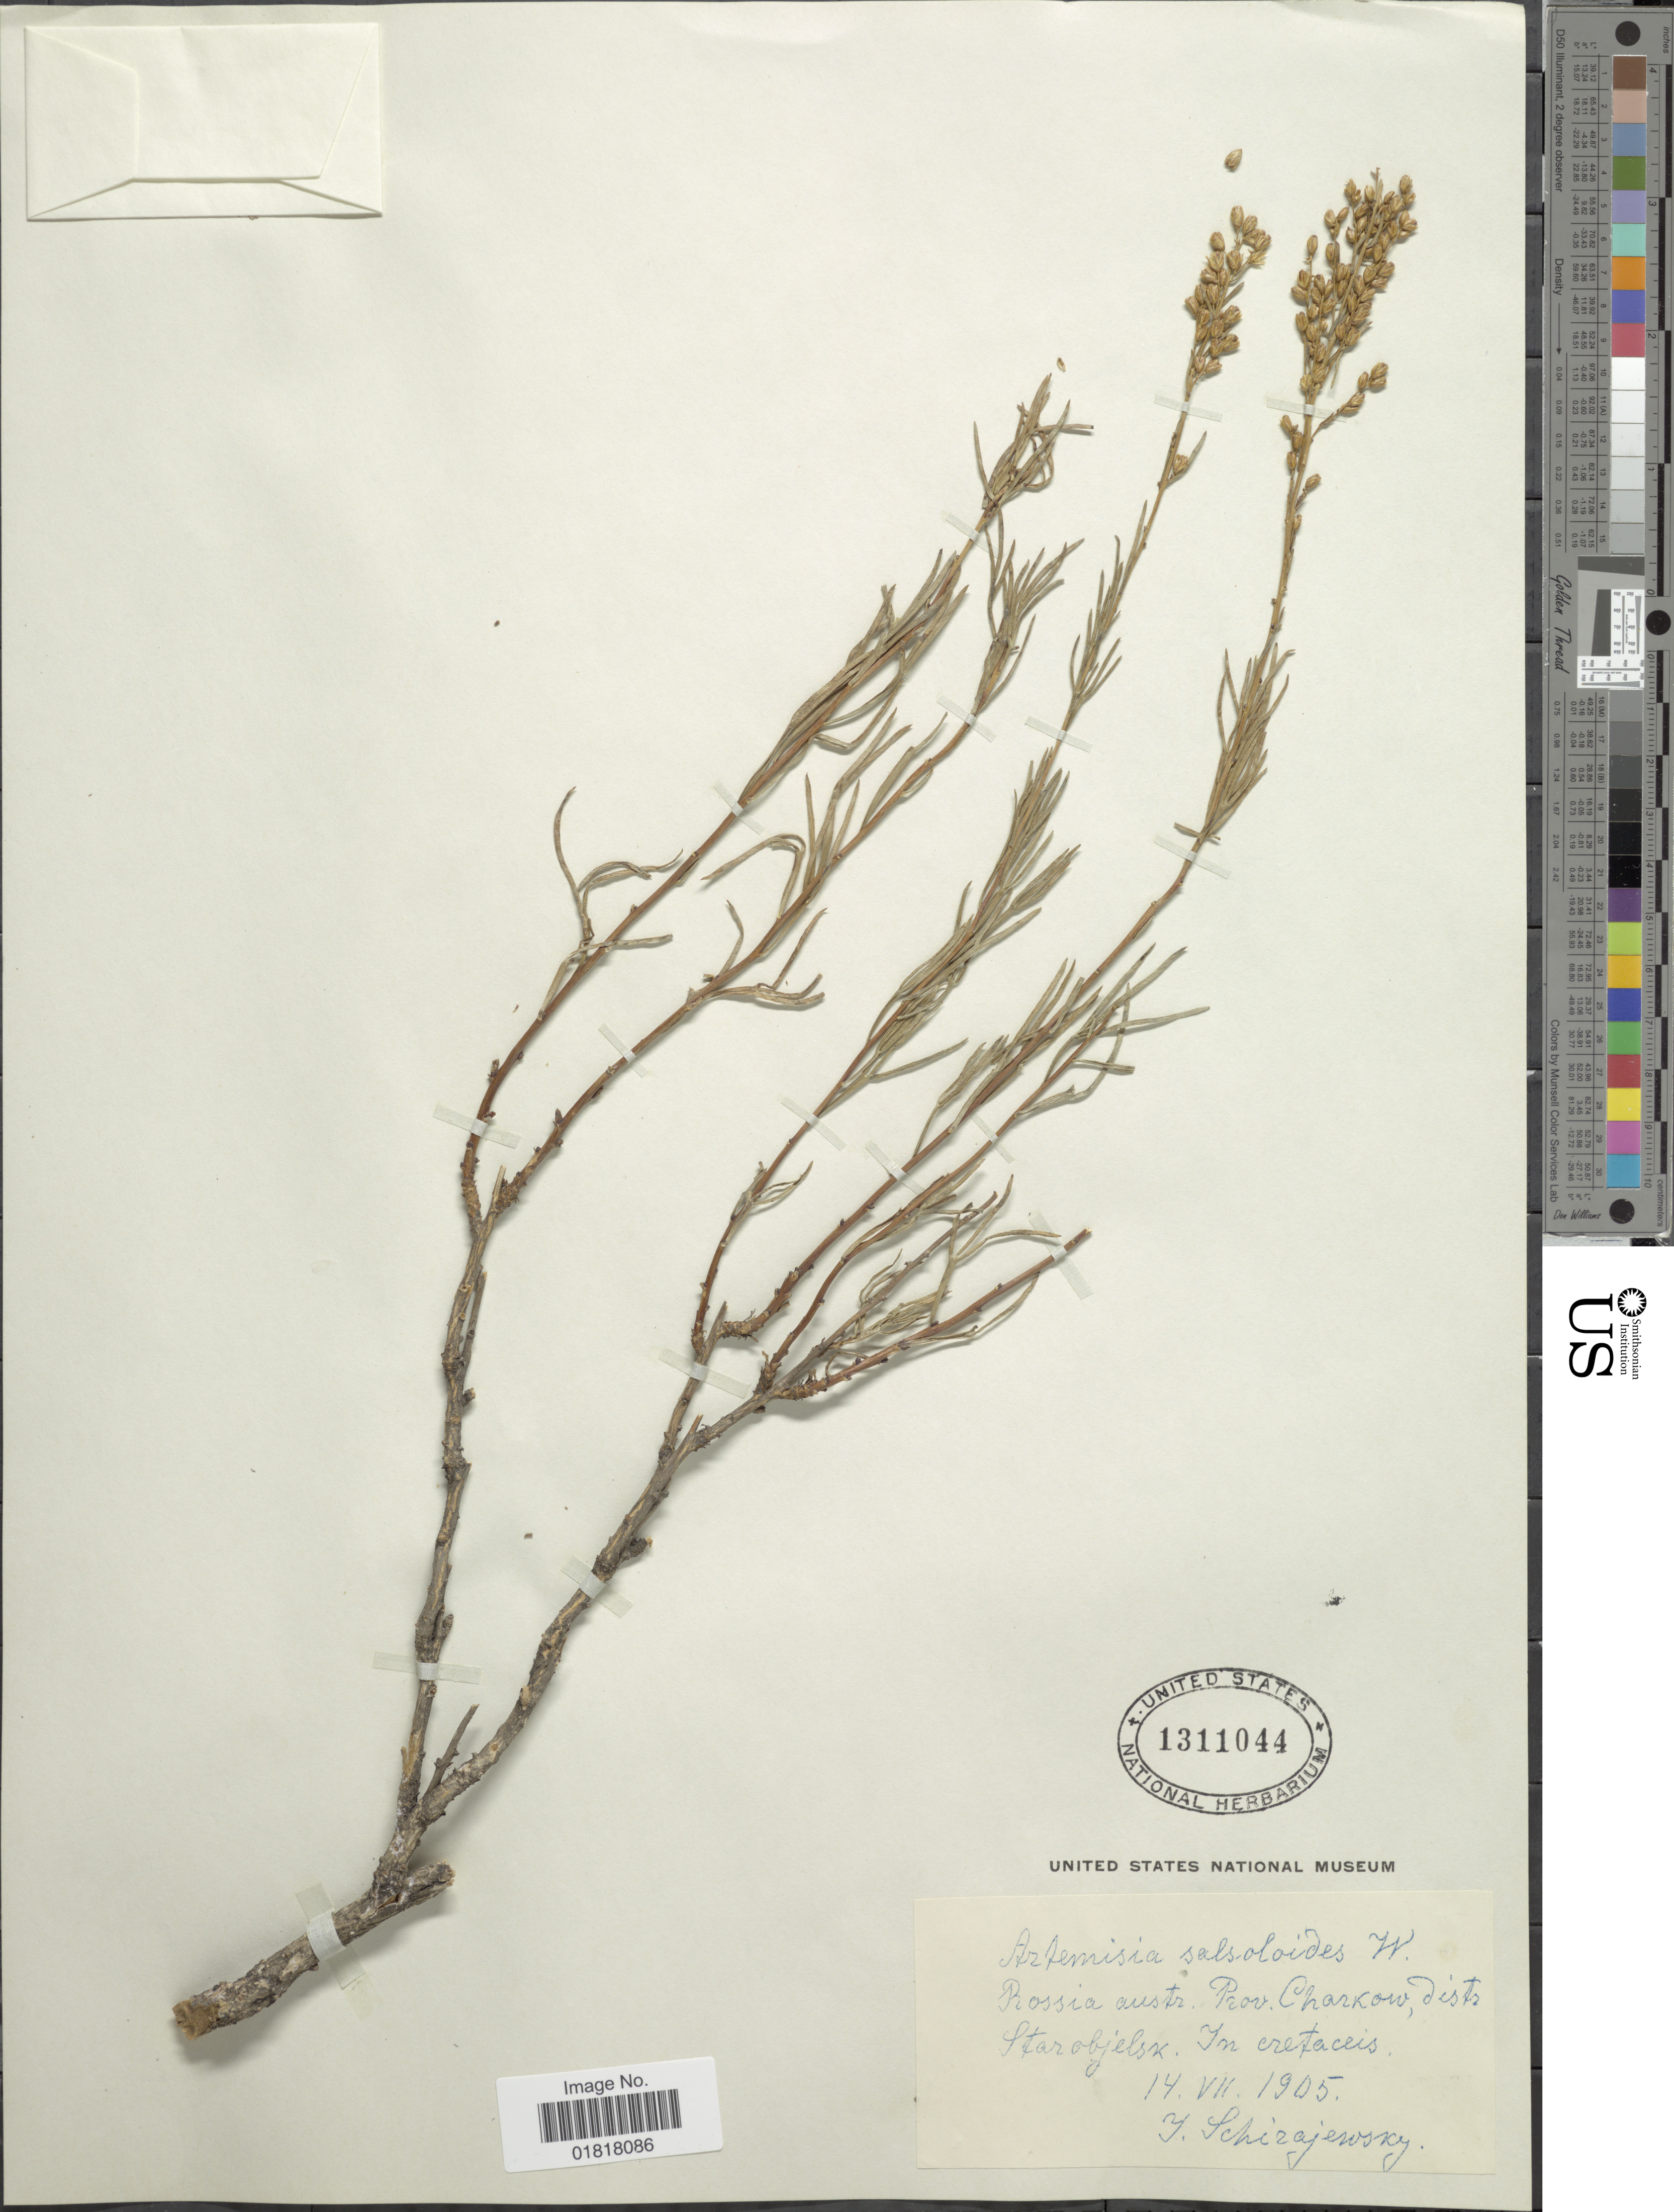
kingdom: Plantae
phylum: Tracheophyta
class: Magnoliopsida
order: Asterales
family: Asteraceae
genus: Artemisia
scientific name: Artemisia salsoloides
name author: Willd.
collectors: I. Schiraevsky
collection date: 1905-07-14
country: Russian Federation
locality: Rossia austr. Prov. Charkow, dist. Starobjelsk, in cretaceis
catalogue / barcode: US 1311044